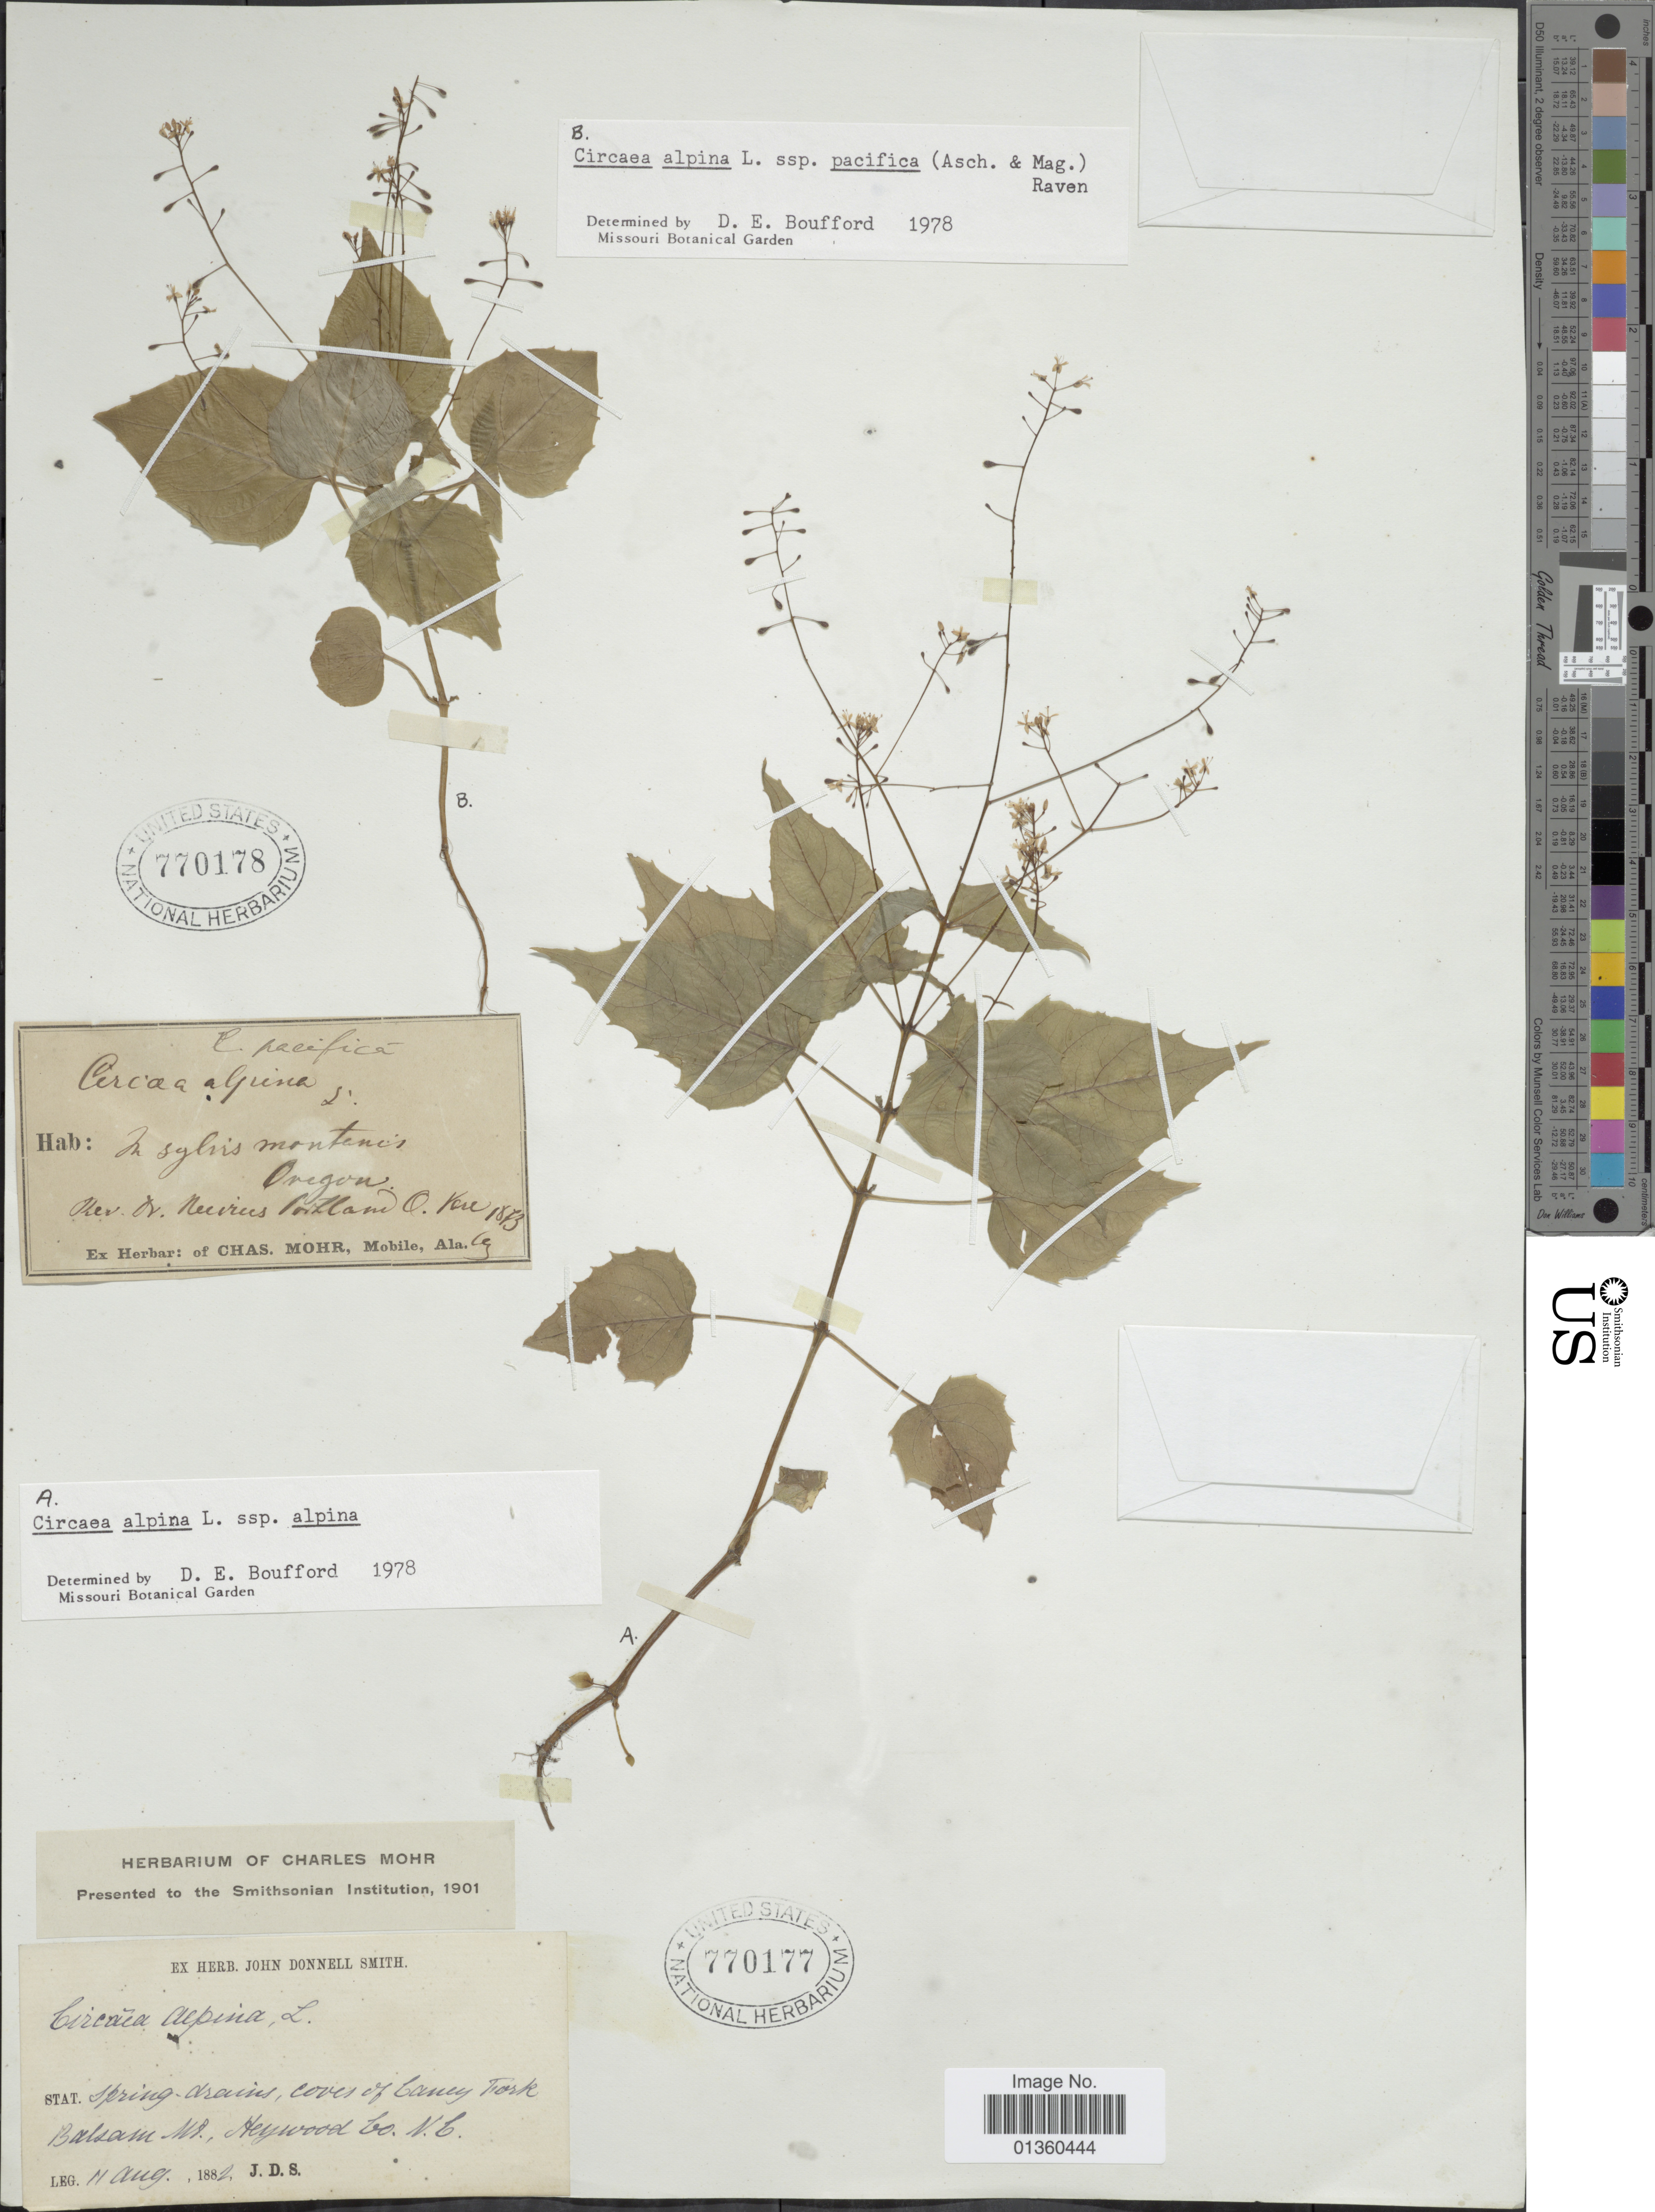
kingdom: Plantae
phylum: Tracheophyta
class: Magnoliopsida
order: Myrtales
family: Onagraceae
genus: Circaea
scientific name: Circaea alpina subsp. alpina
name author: L.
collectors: R. Nevius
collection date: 1873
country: United States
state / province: Oregon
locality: Portland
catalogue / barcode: US 770178-2